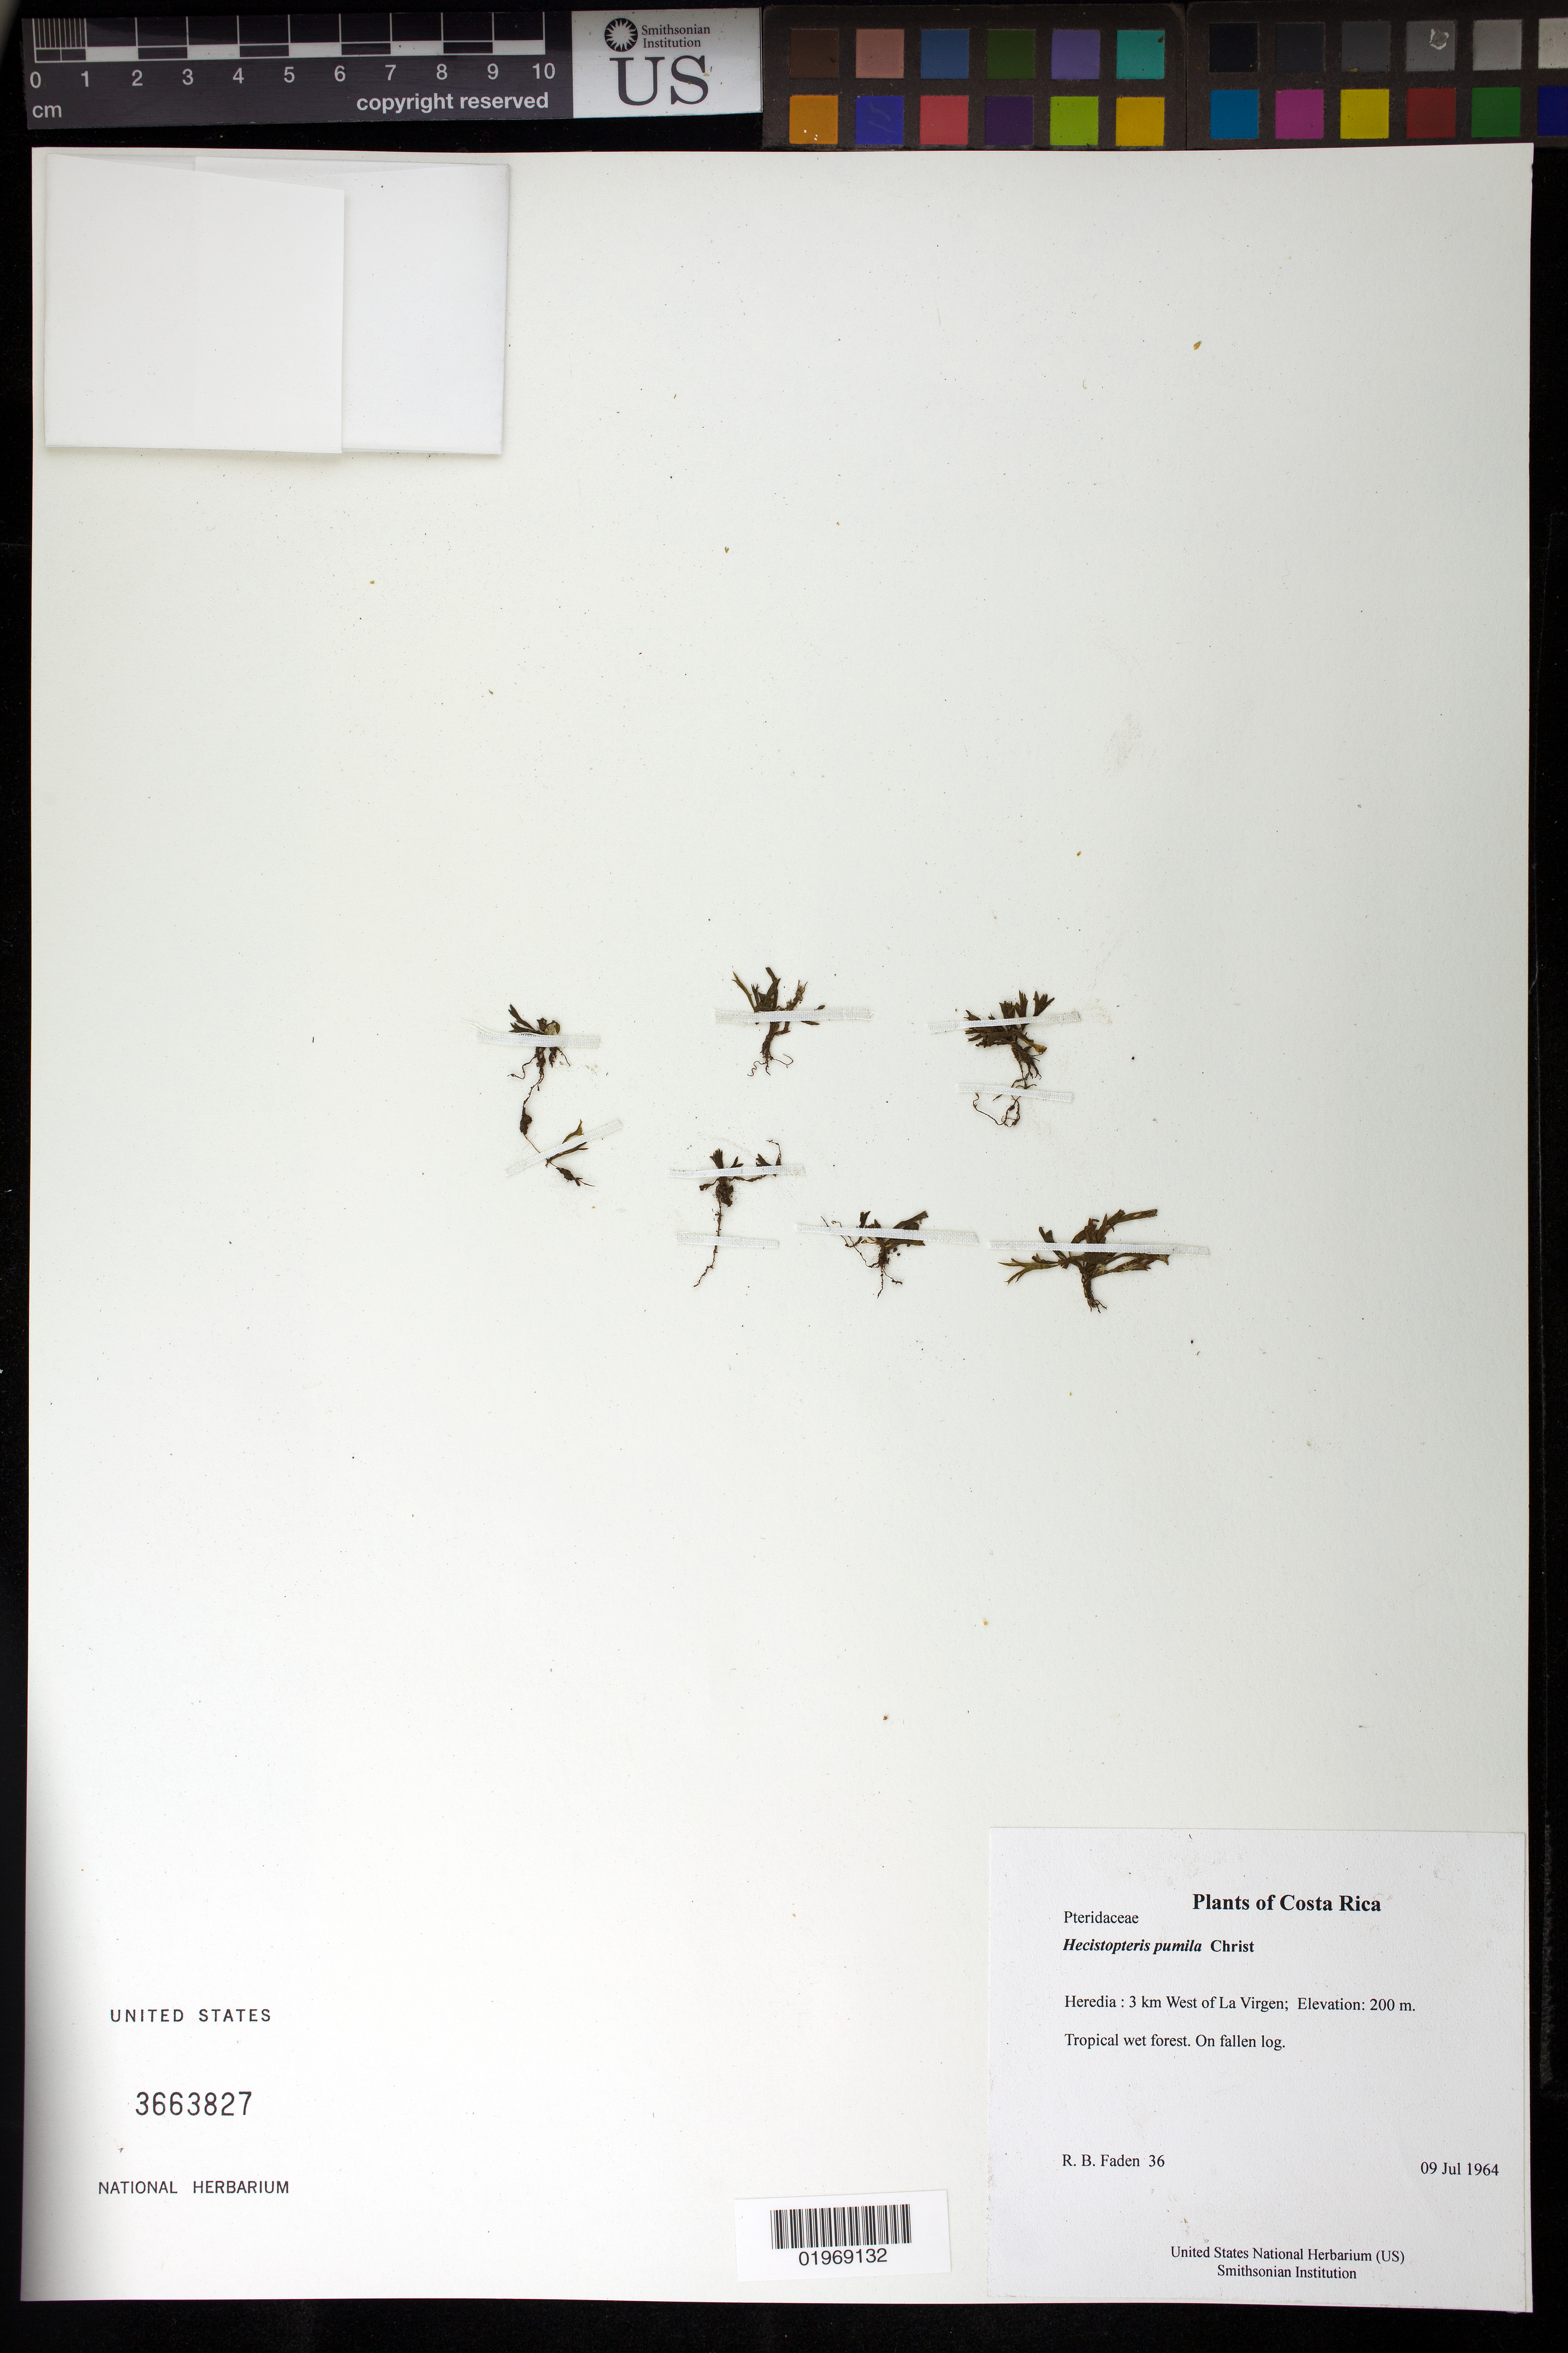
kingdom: Plantae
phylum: Tracheophyta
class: Polypodiopsida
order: Polypodiales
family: Pteridaceae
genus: Hecistopteris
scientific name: Hecistopteris pumila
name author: Christ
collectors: R. B. Faden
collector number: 36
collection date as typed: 09 Jul 1964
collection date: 1964-07-09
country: Costa Rica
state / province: Heredia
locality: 3 km West of La Virgen.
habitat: Tropical wet forest.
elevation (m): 200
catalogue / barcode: US 3663827